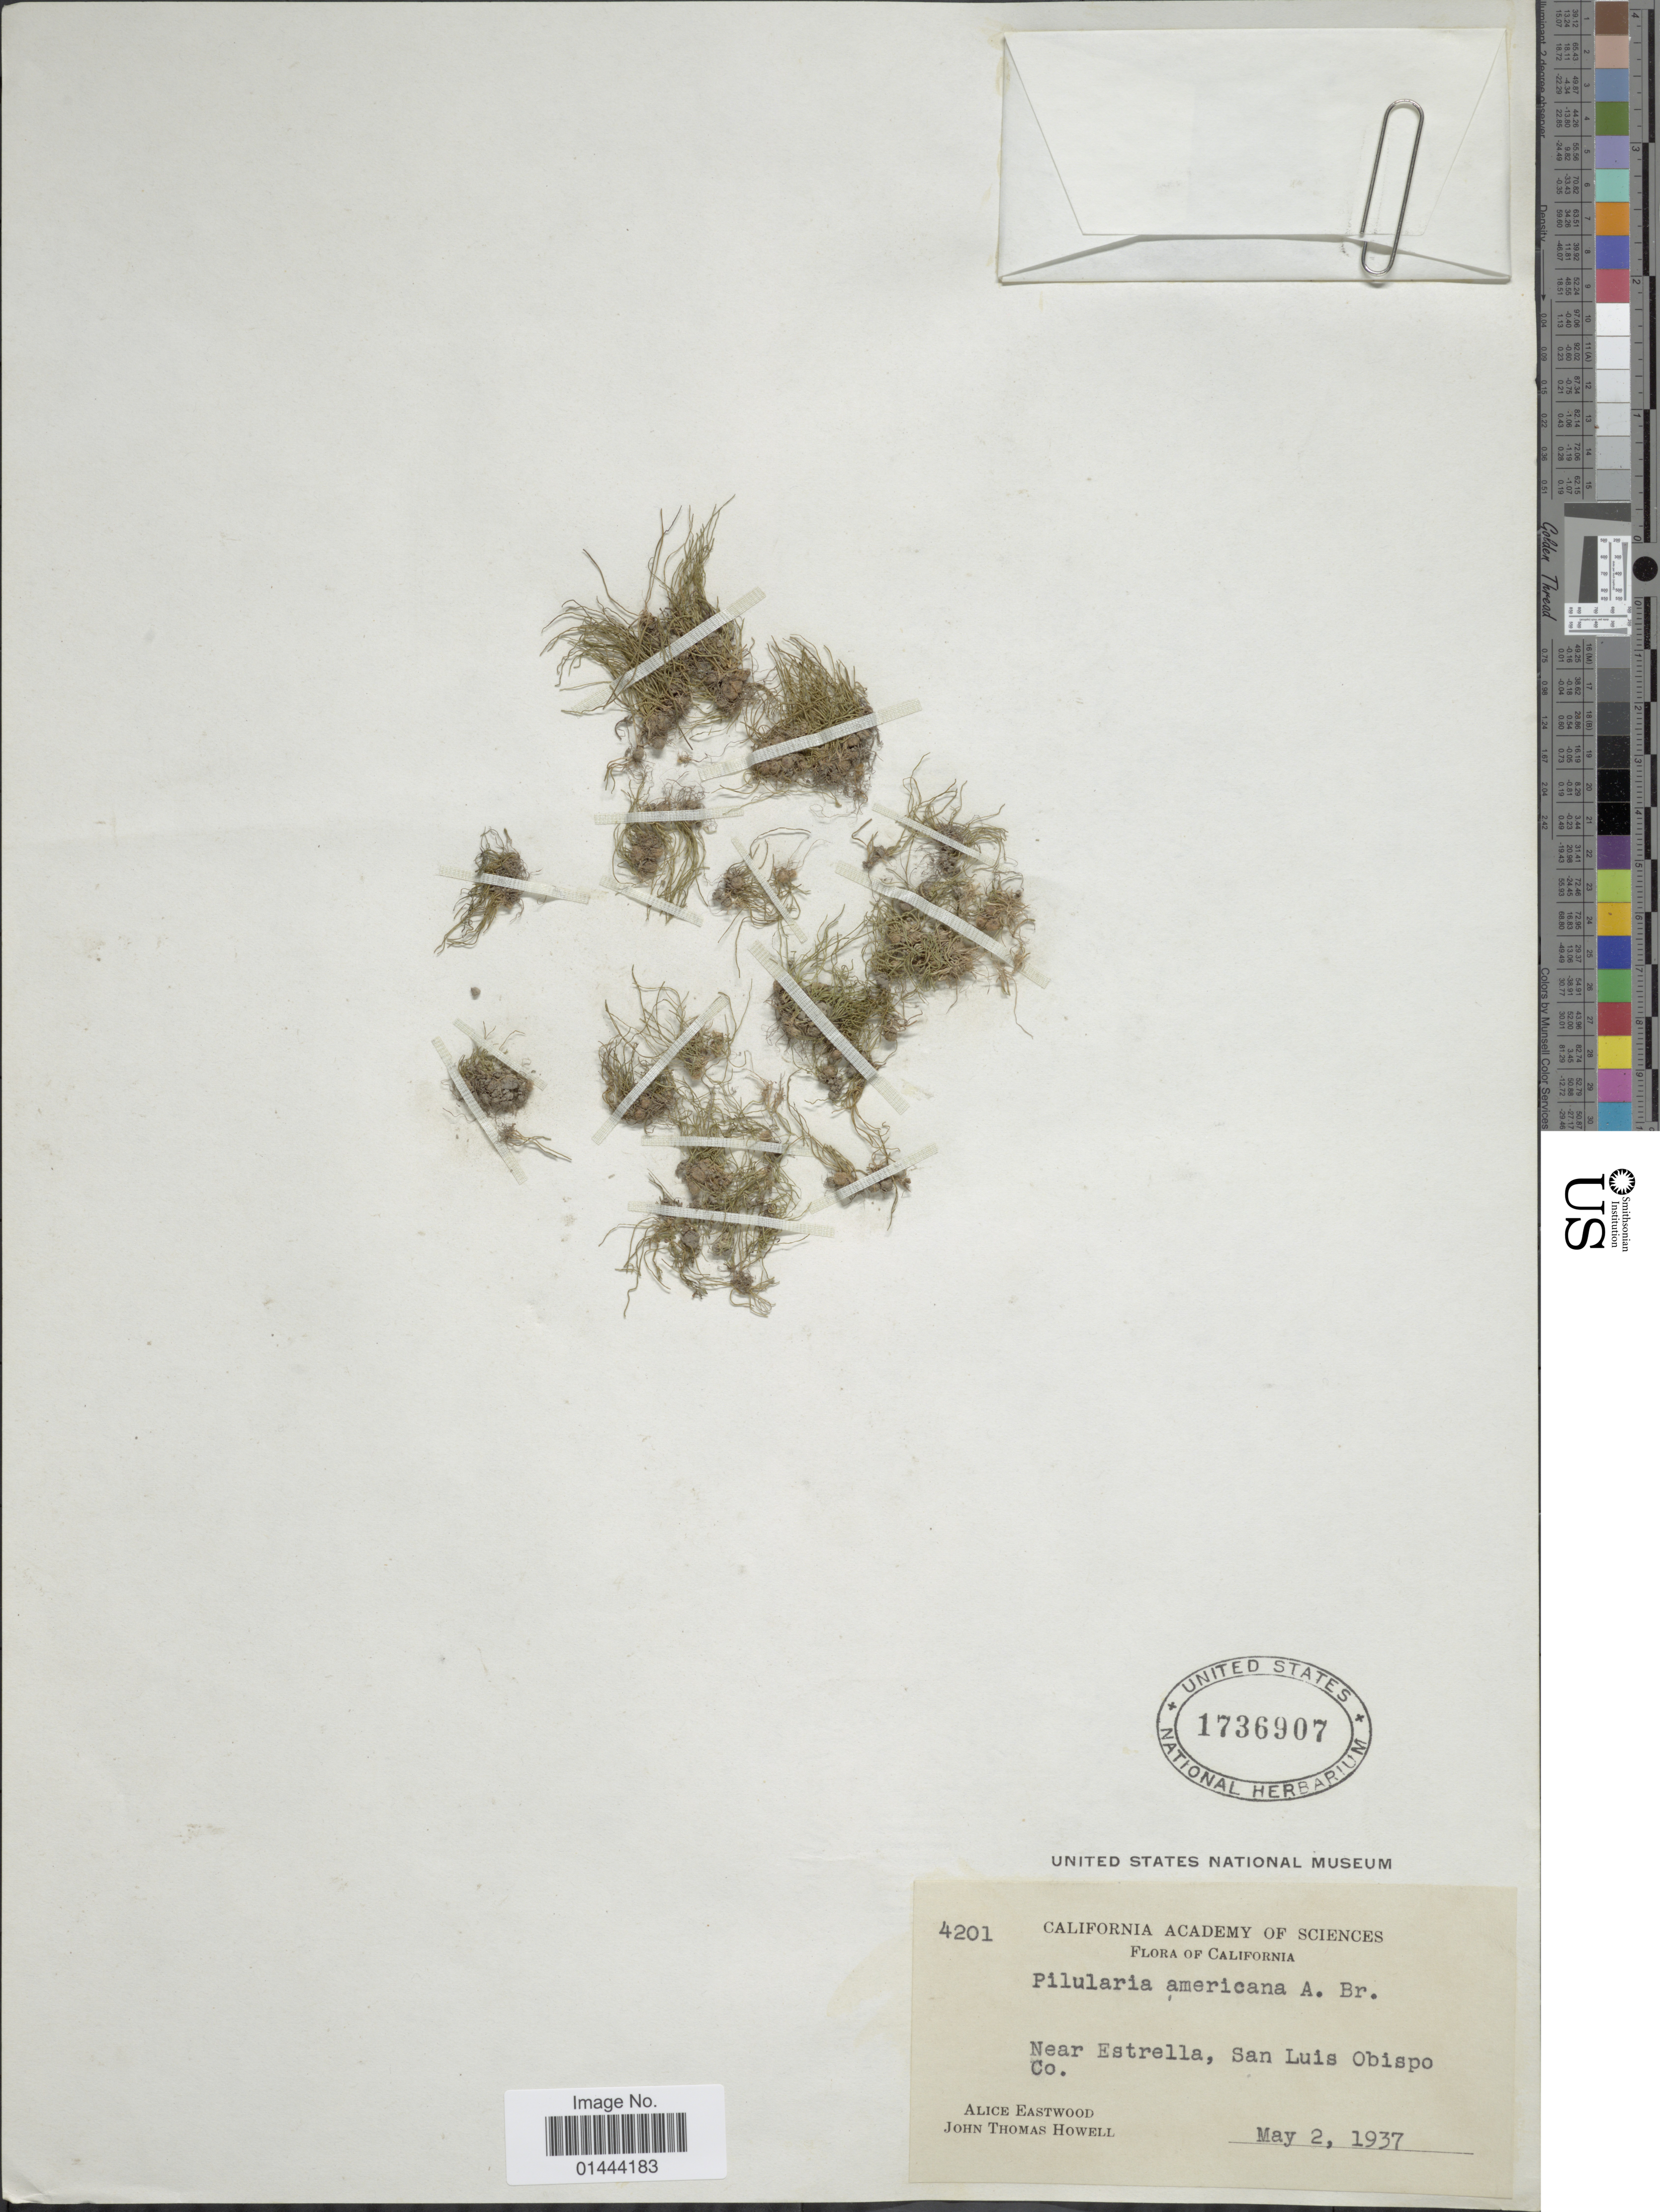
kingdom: Plantae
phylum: Tracheophyta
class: Polypodiopsida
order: Salviniales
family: Marsileaceae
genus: Pilularia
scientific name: Pilularia americana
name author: A. Braun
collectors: A. Eastwood & J. T. Howell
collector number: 4201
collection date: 1937-05-02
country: United States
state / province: California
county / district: San Luis Obispo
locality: Near Estrella, San Luis Obispo Co.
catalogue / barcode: US 1736907